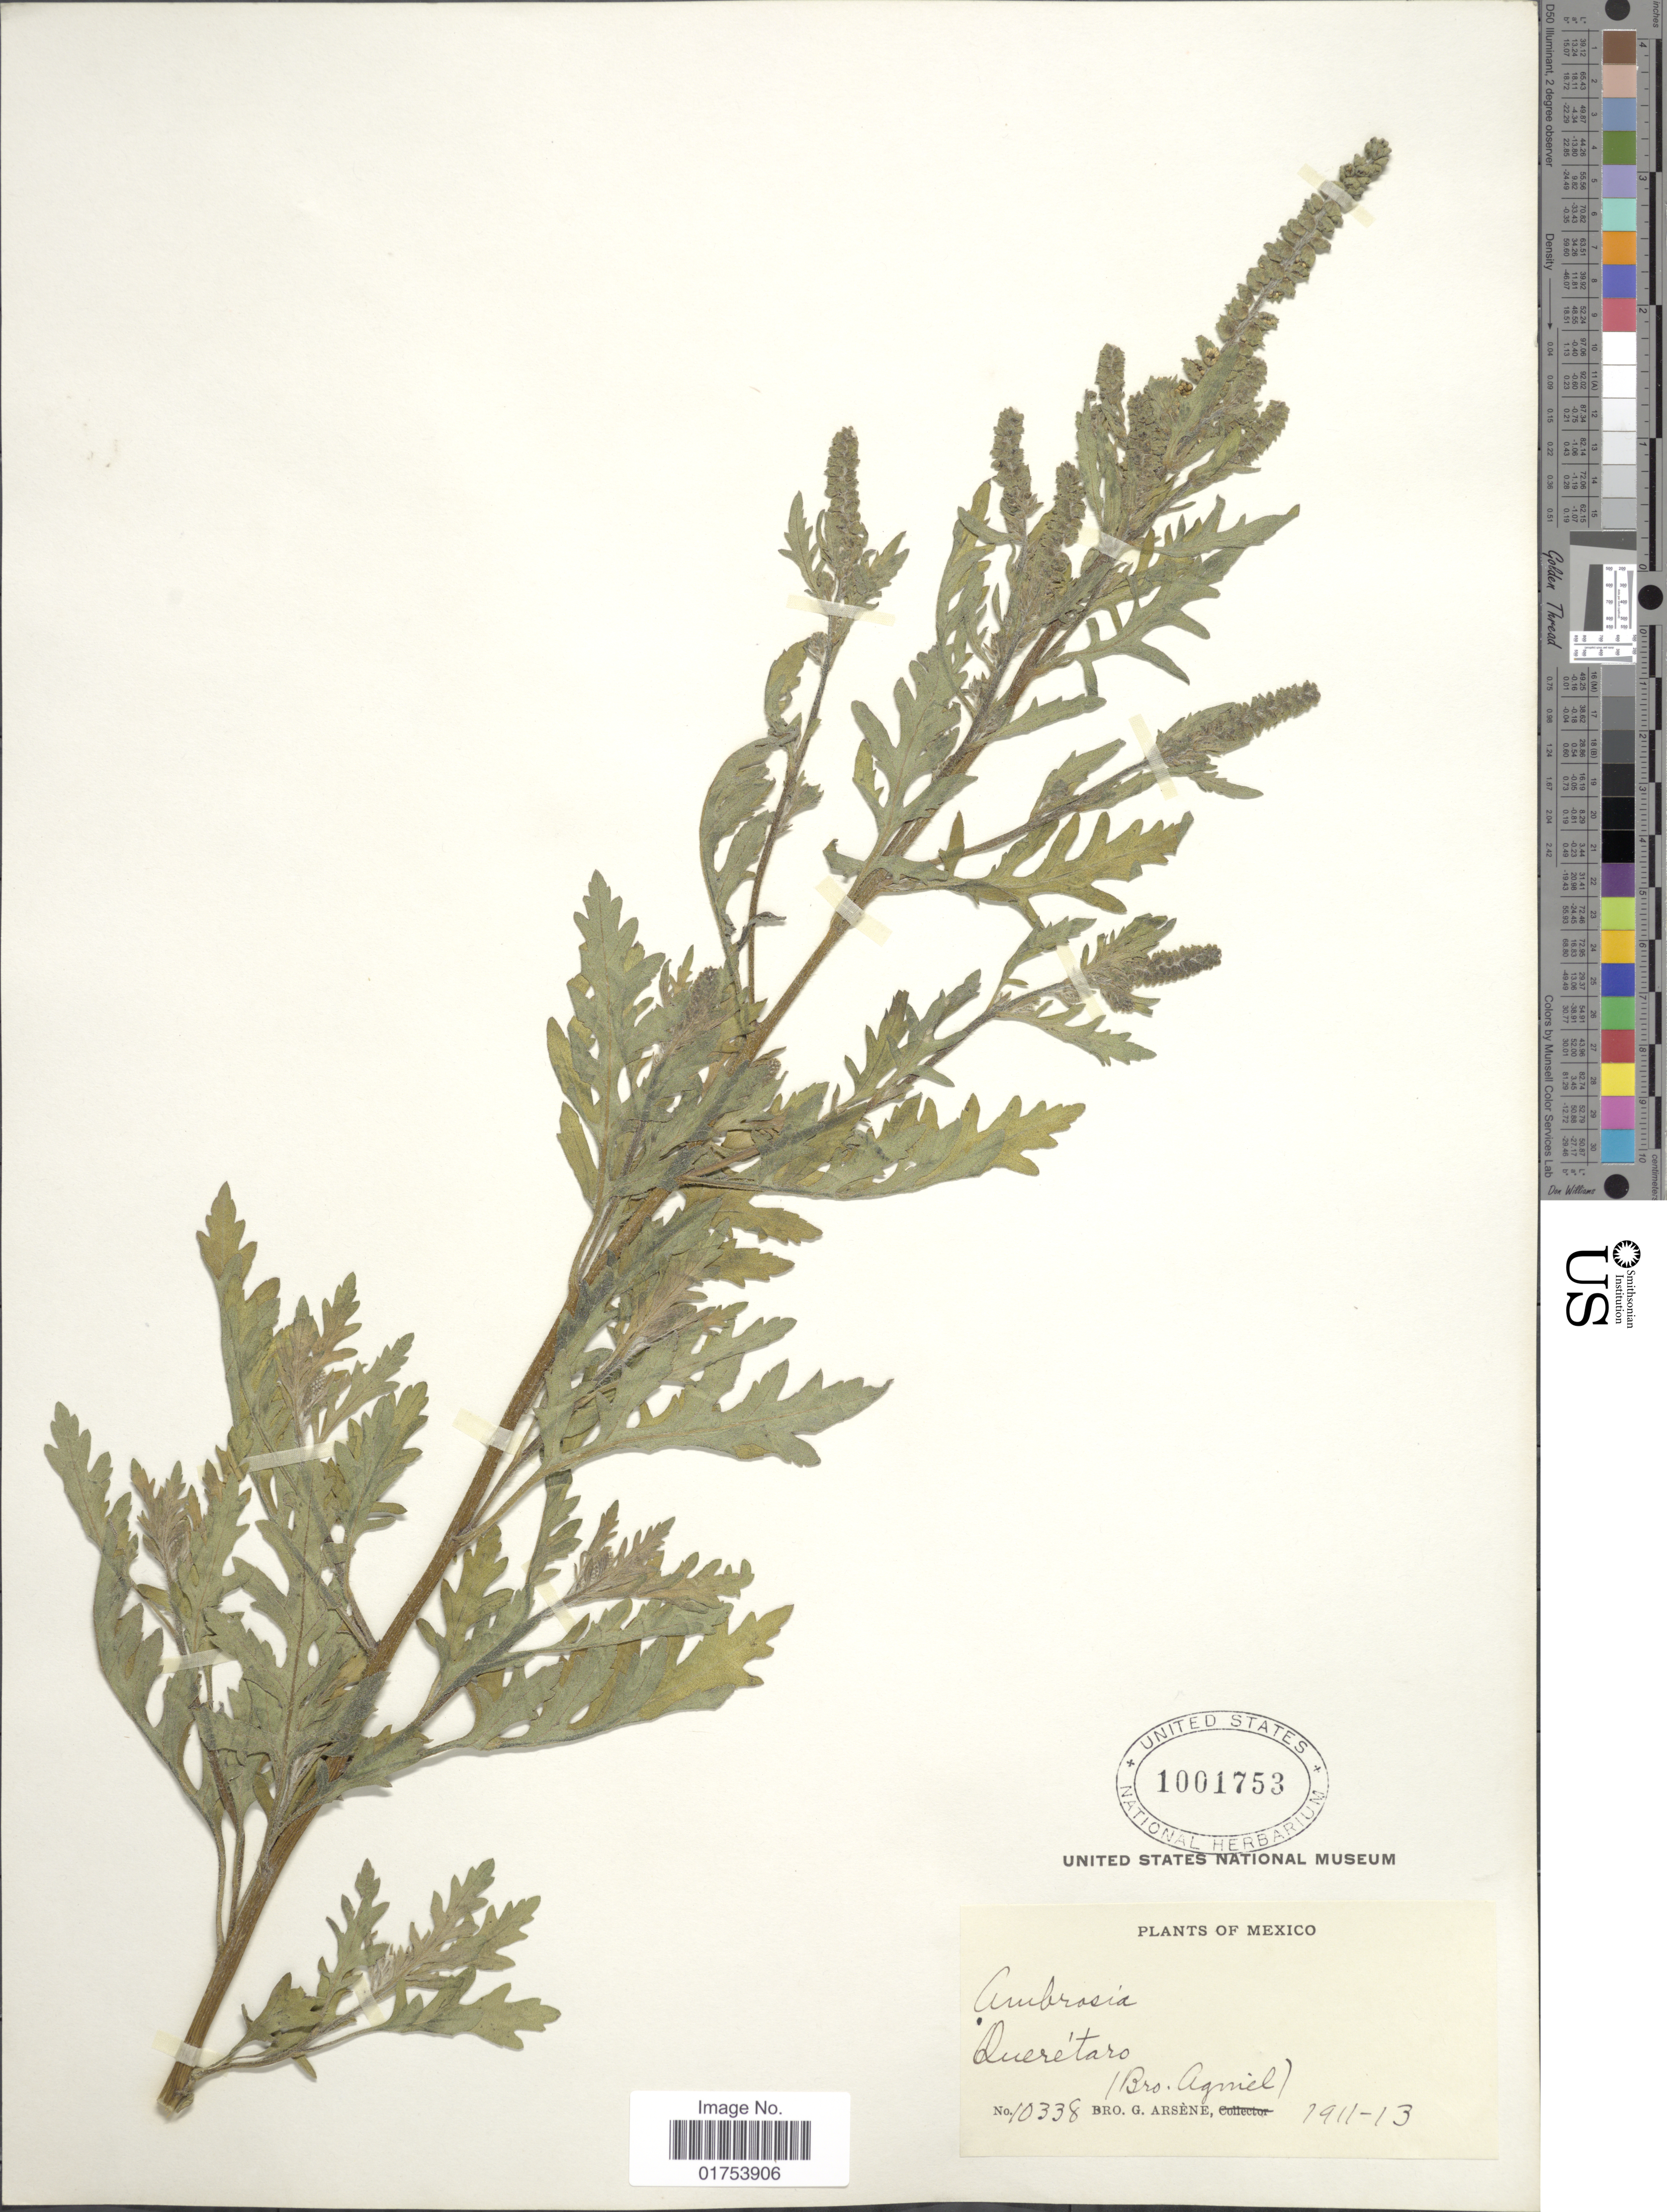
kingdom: Plantae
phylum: Tracheophyta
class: Magnoliopsida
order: Asterales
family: Asteraceae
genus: Ambrosia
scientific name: Ambrosia peruviana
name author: Willd.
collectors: Bro. Agniel & Bro. G. Arsène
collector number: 10338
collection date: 1911/1913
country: Mexico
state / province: Querétaro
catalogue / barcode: US 1001753